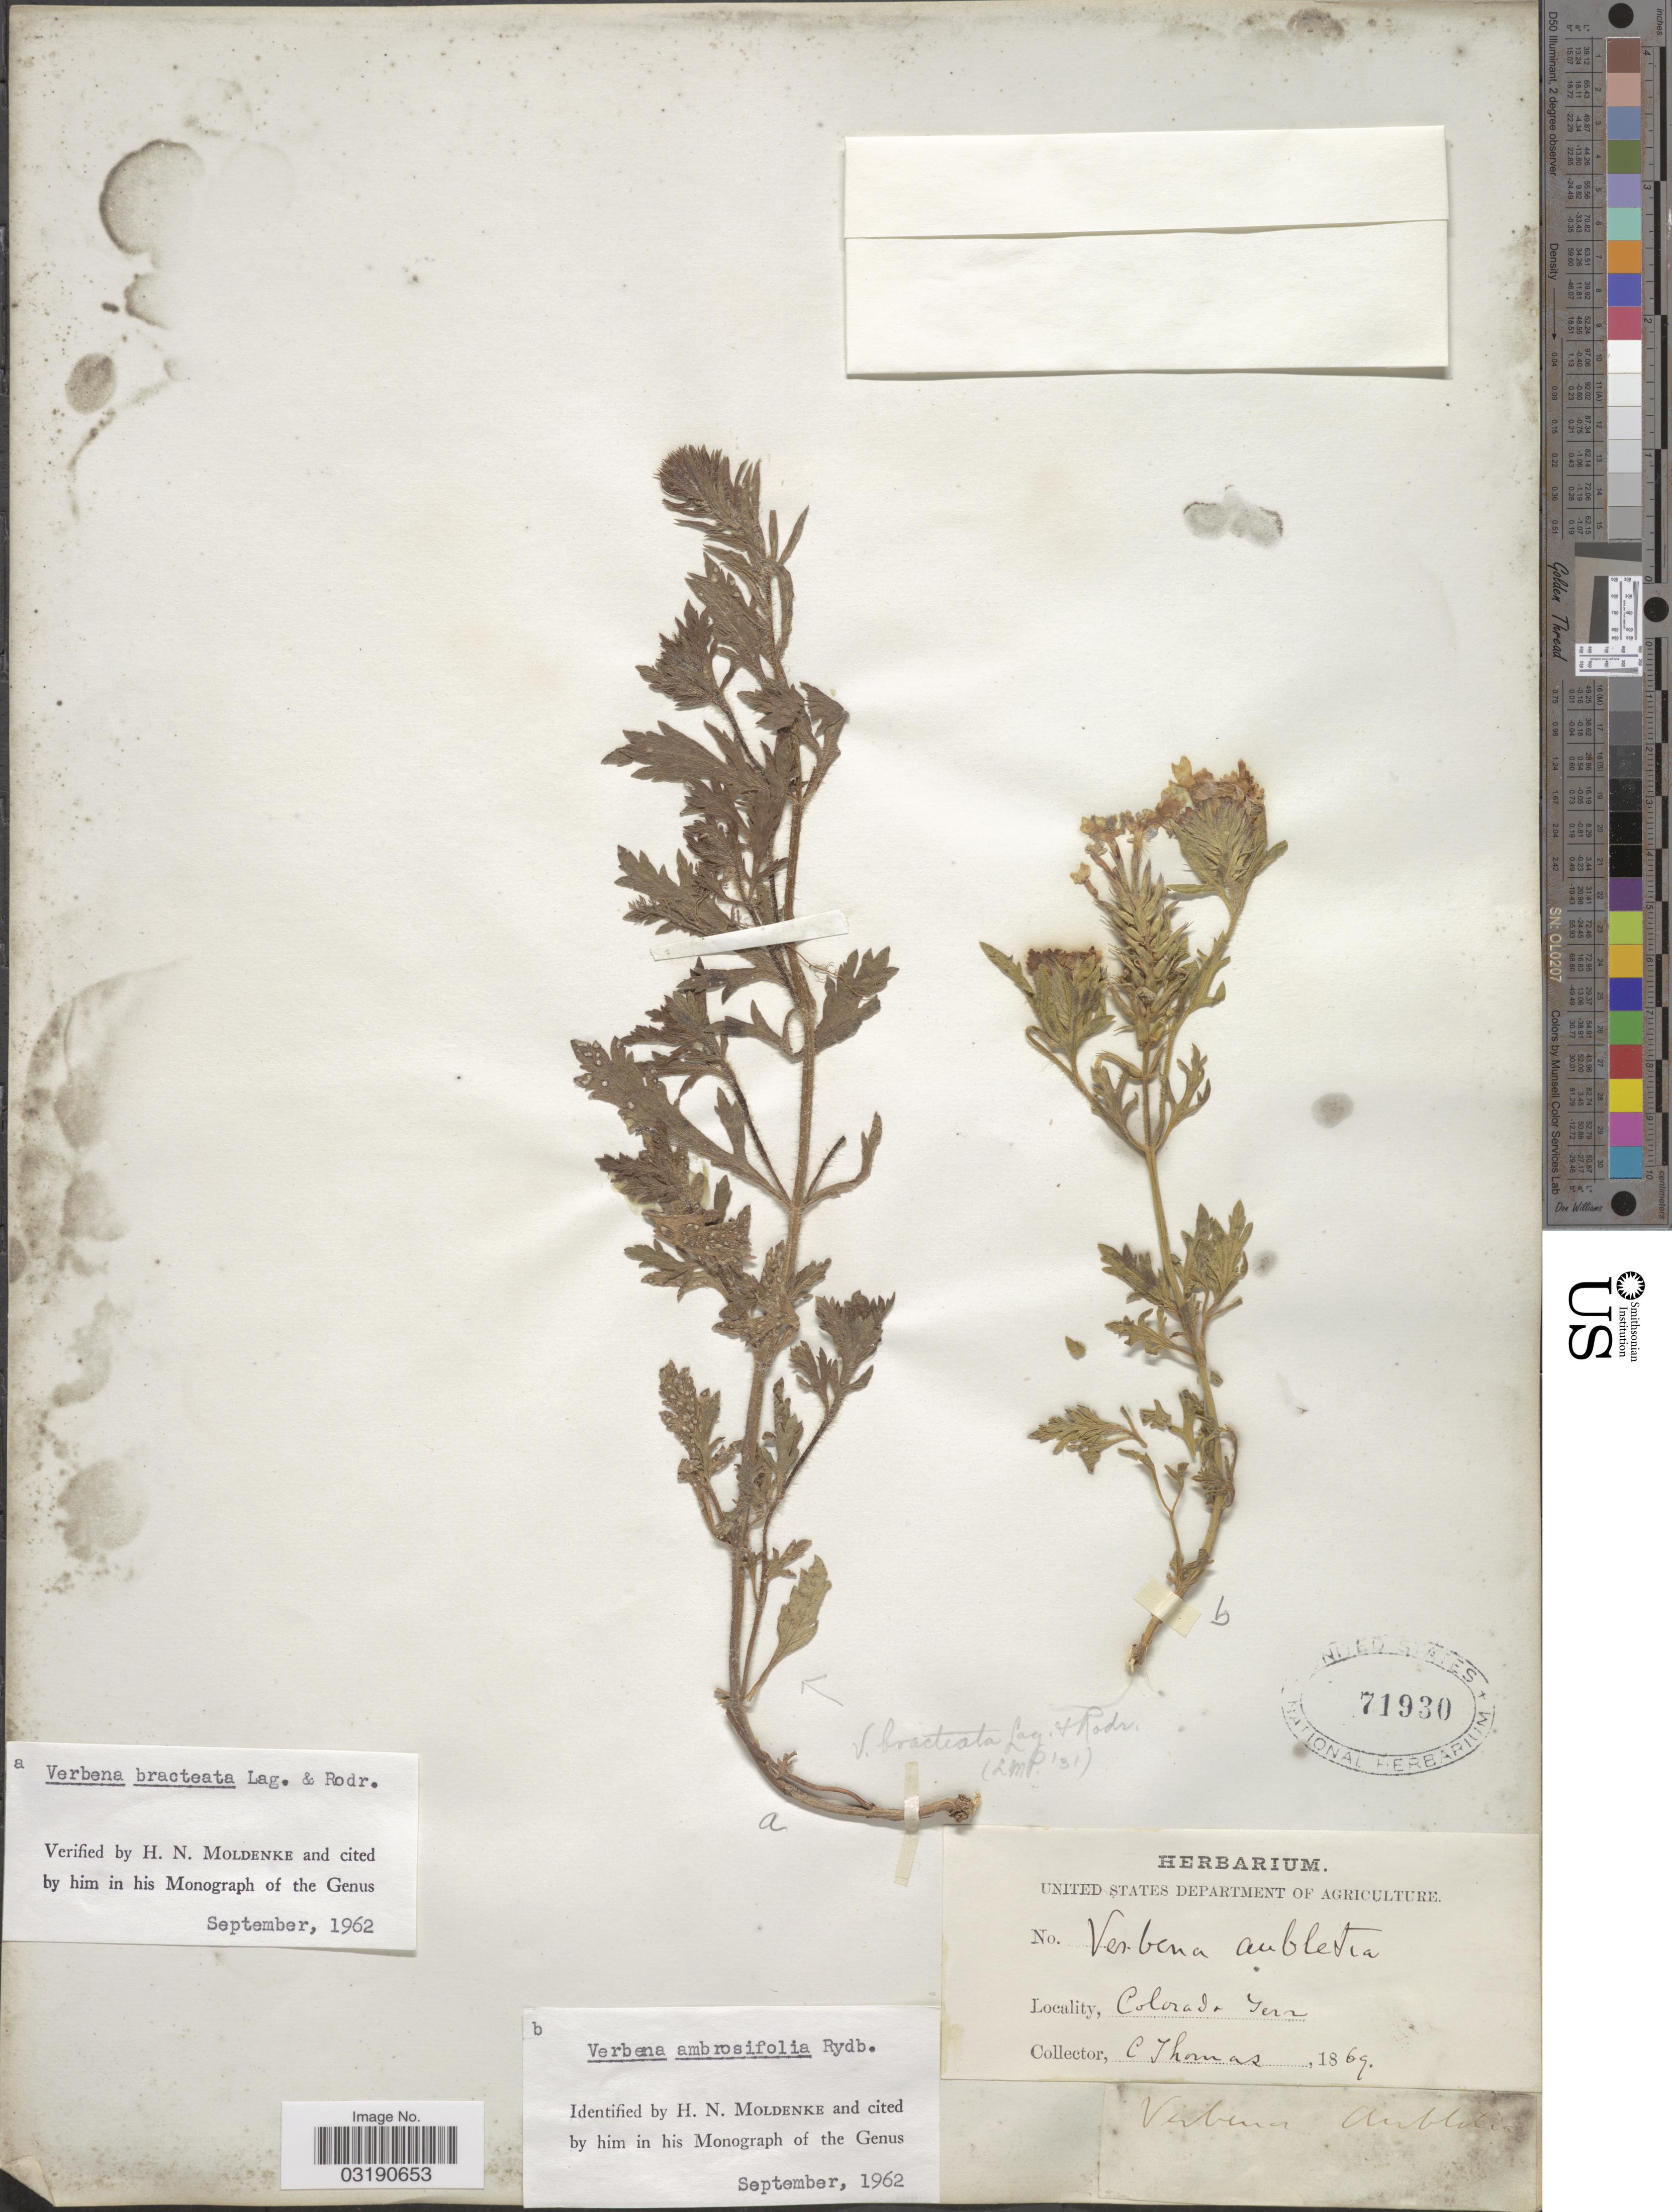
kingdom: Plantae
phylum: Tracheophyta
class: Magnoliopsida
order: Lamiales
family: Verbenaceae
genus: Verbena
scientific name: Verbena ambrosiifolia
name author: Rydb. ex Small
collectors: C. Thomas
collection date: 1869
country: United States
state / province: Colorado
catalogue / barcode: US 71930